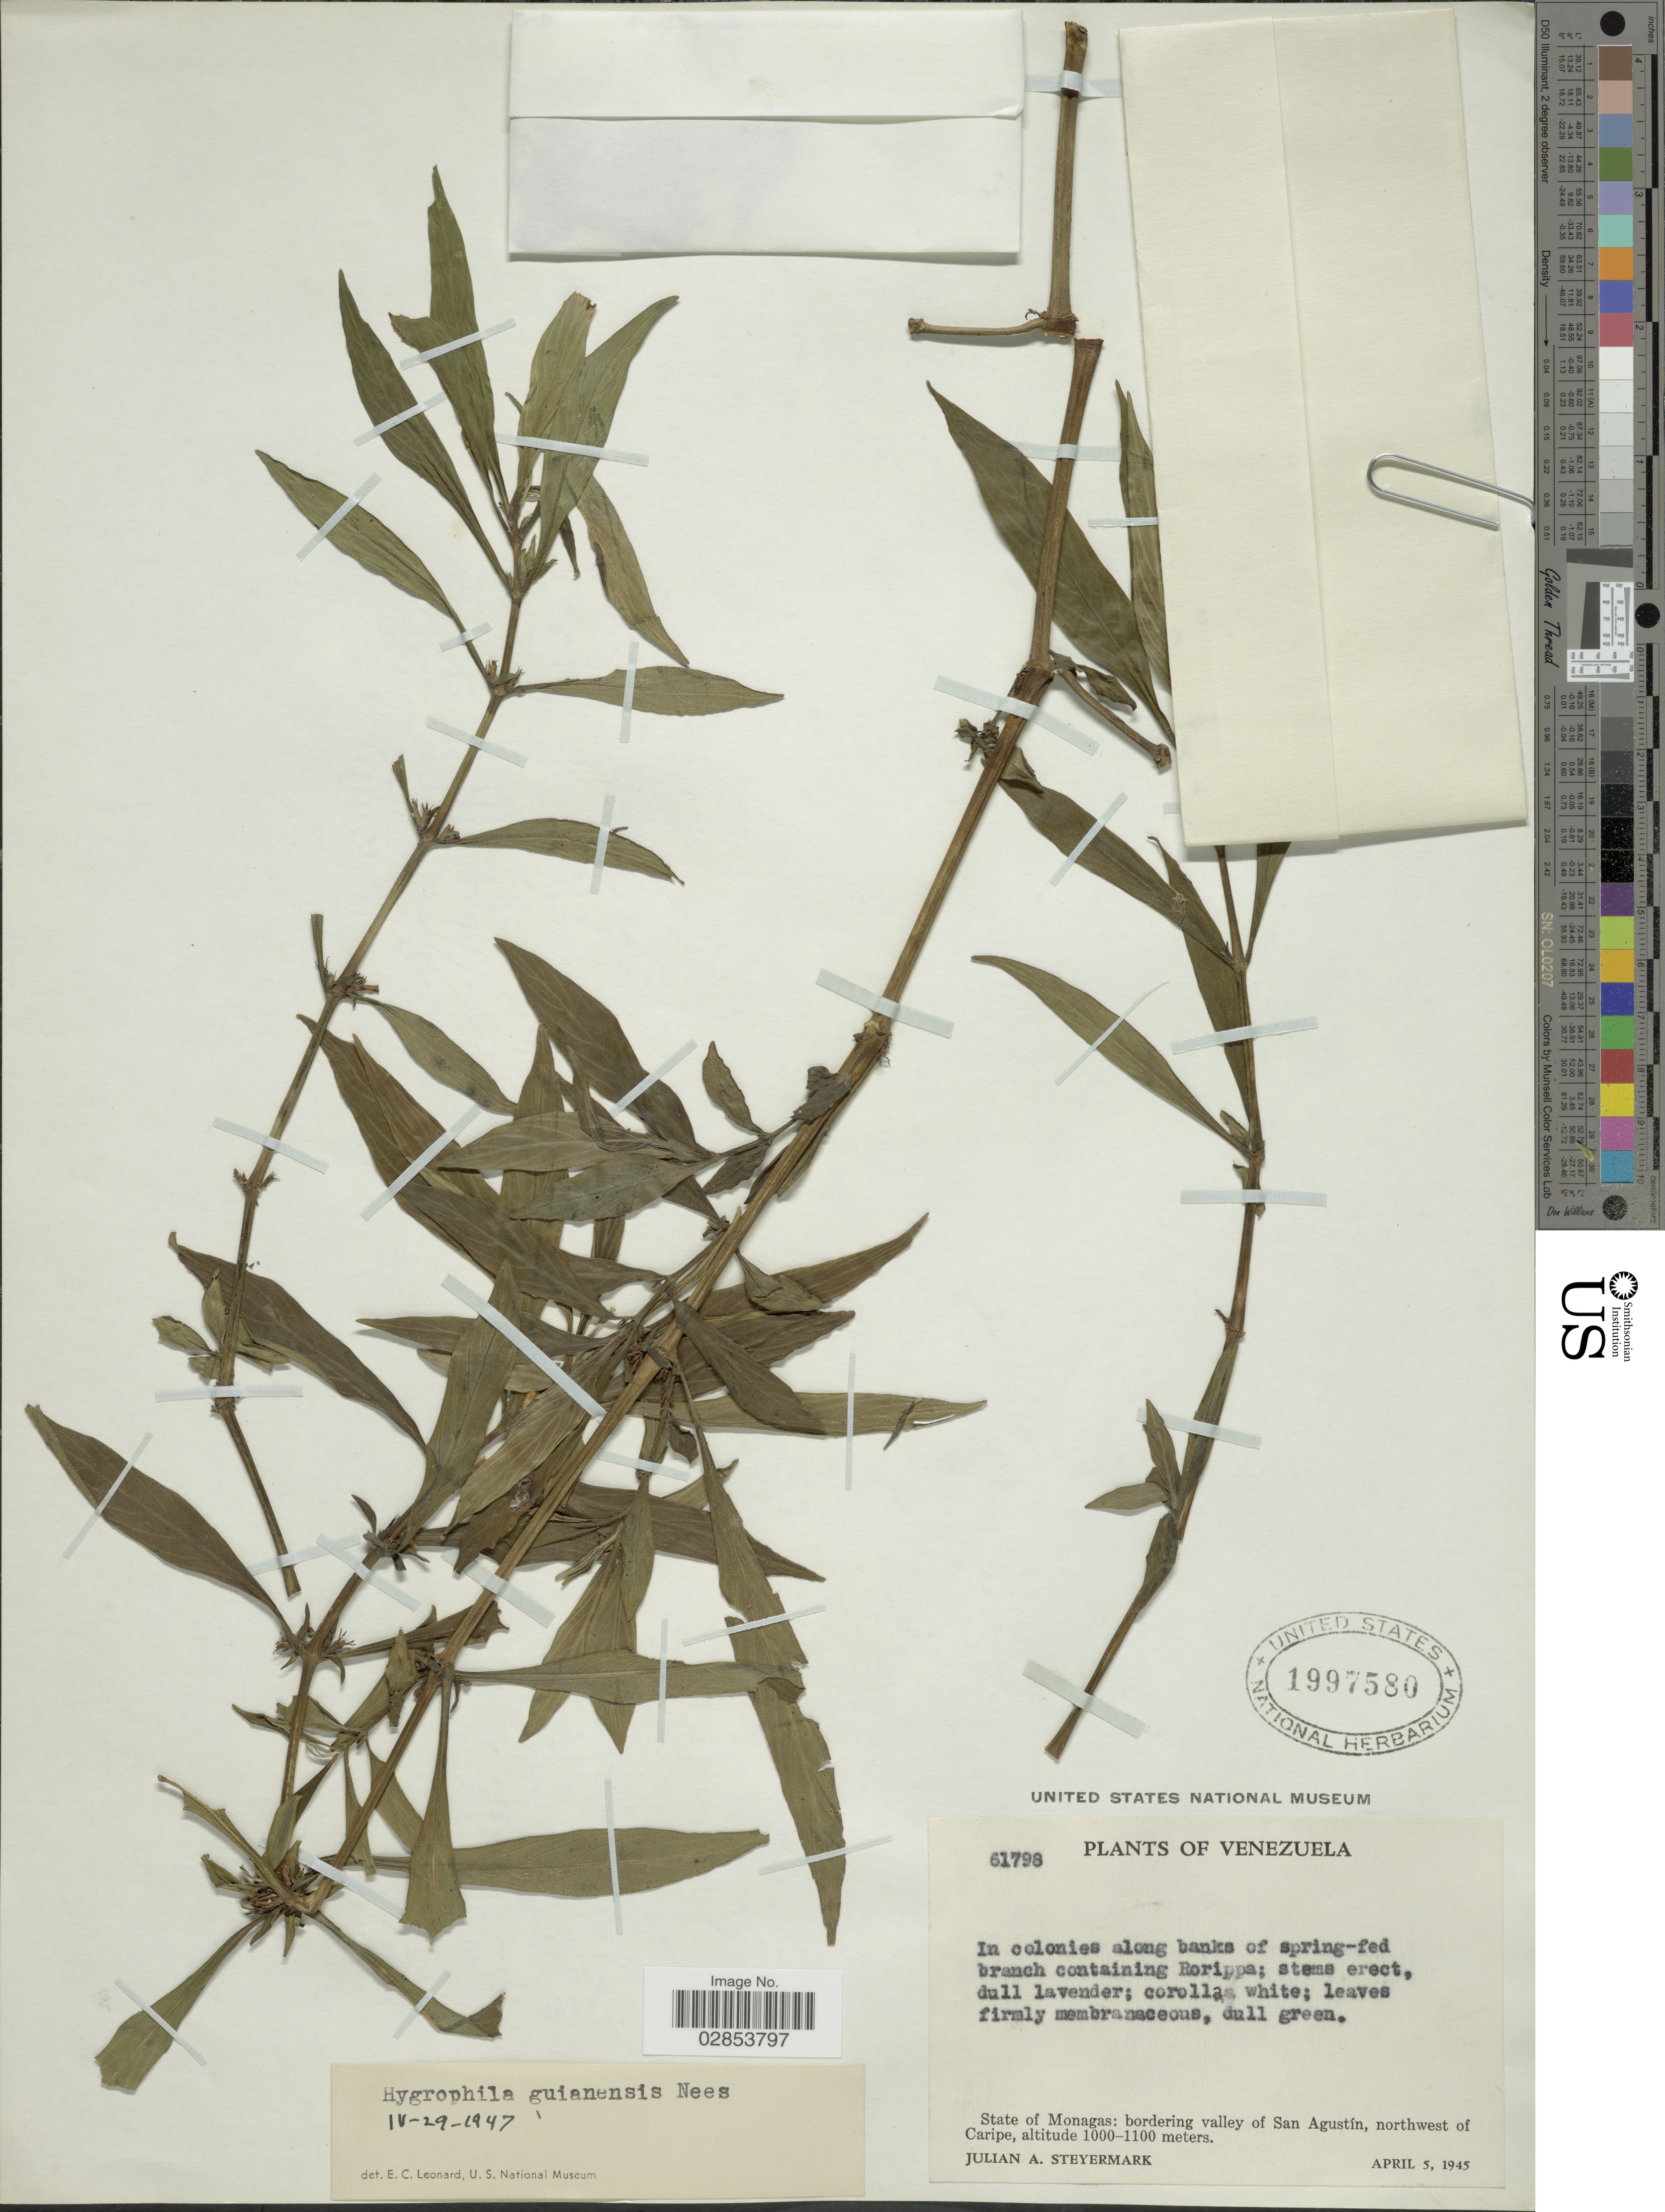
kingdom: Plantae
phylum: Tracheophyta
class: Magnoliopsida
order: Lamiales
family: Acanthaceae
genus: Hygrophila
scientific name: Hygrophila costata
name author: Nees & T. Nees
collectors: J. Steyermark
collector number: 61798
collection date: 1945-04-05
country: Venezuela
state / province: Monagas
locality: Bordering valley of San Agustín, northwest of Caripe.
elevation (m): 1000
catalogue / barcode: US 1997580